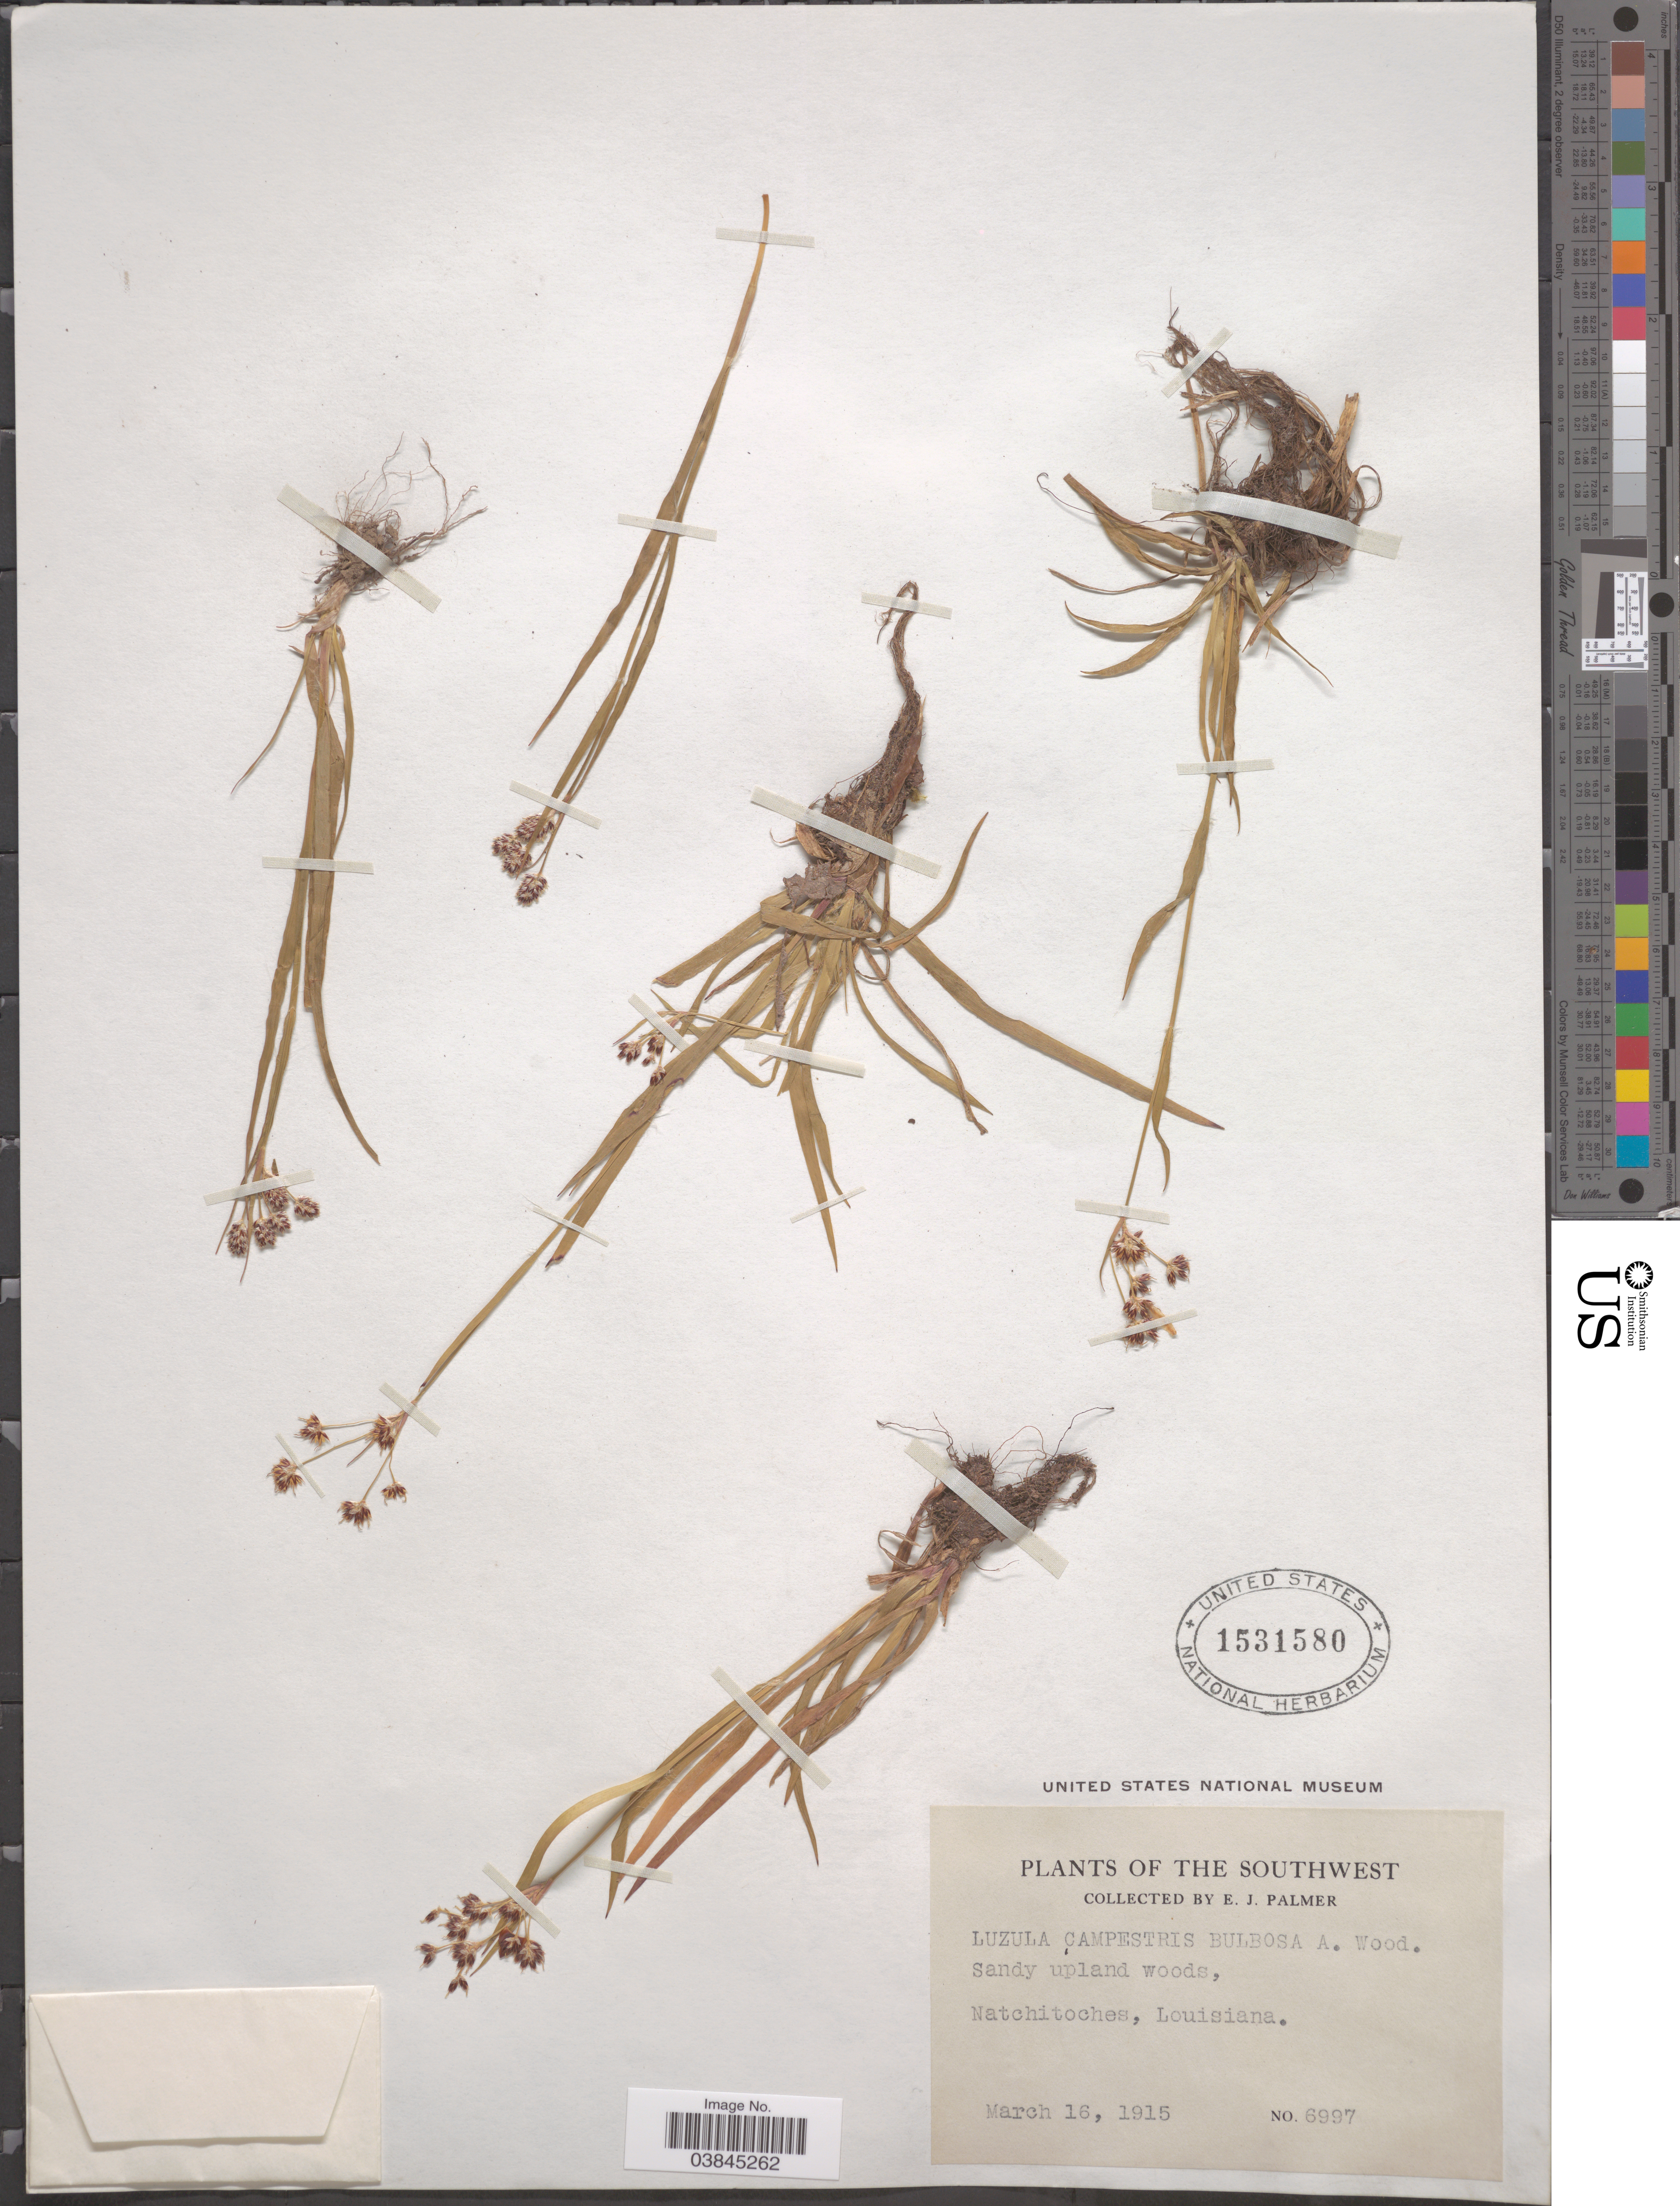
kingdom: Plantae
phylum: Tracheophyta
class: Liliopsida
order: Poales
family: Juncaceae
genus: Luzula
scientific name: Luzula campestris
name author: (L.) DC.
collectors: E. J. Palmer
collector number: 6997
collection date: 1915-03-16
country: United States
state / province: Louisiana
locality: The Southwest. Natchitoches.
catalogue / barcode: US 1531580